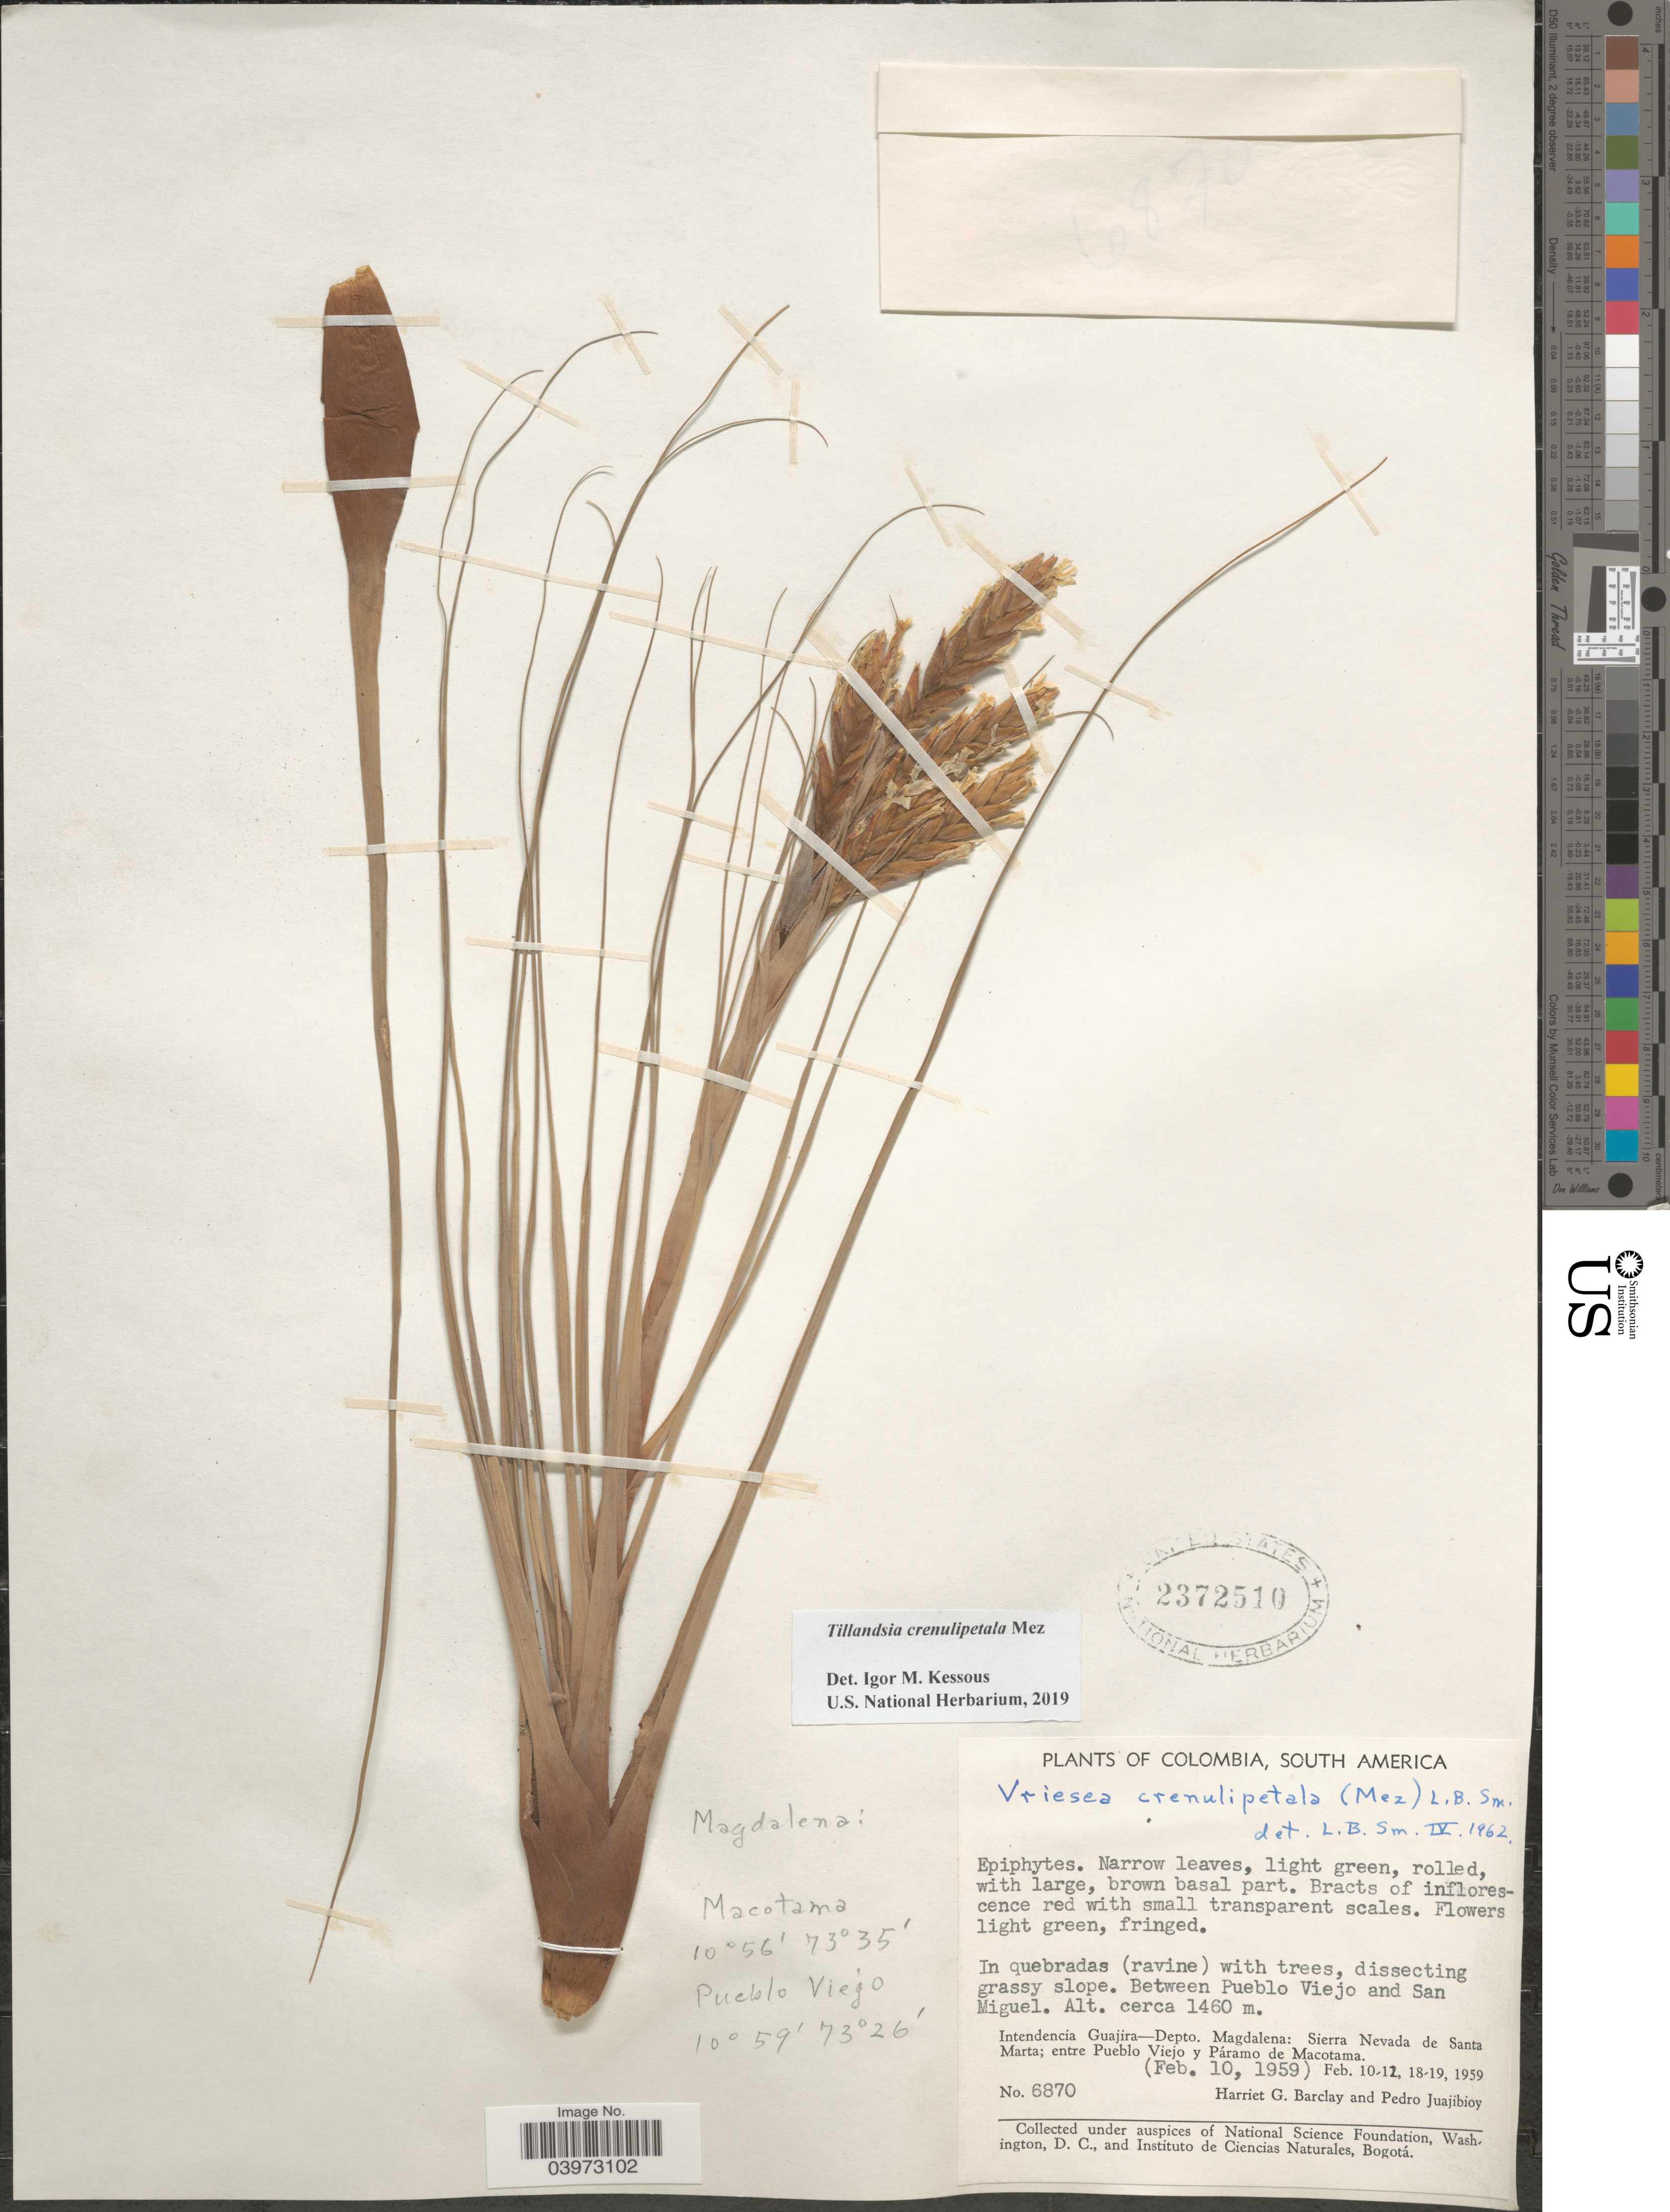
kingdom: Plantae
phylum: Tracheophyta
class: Liliopsida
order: Poales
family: Bromeliaceae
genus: Tillandsia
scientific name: Tillandsia crenulipetala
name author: Mez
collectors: H. G. Barclay & P. Juajibioy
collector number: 6870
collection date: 1959-02-10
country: Colombia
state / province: Magdalena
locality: Between Pueblo Viejo and San Miguel. Intendencia Guajira-Depto. Magdalena: Sierra Nevada de Santa Marta; entre Pueblo Viejo y Páramo de Macotama.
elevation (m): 1460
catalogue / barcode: US 2372510